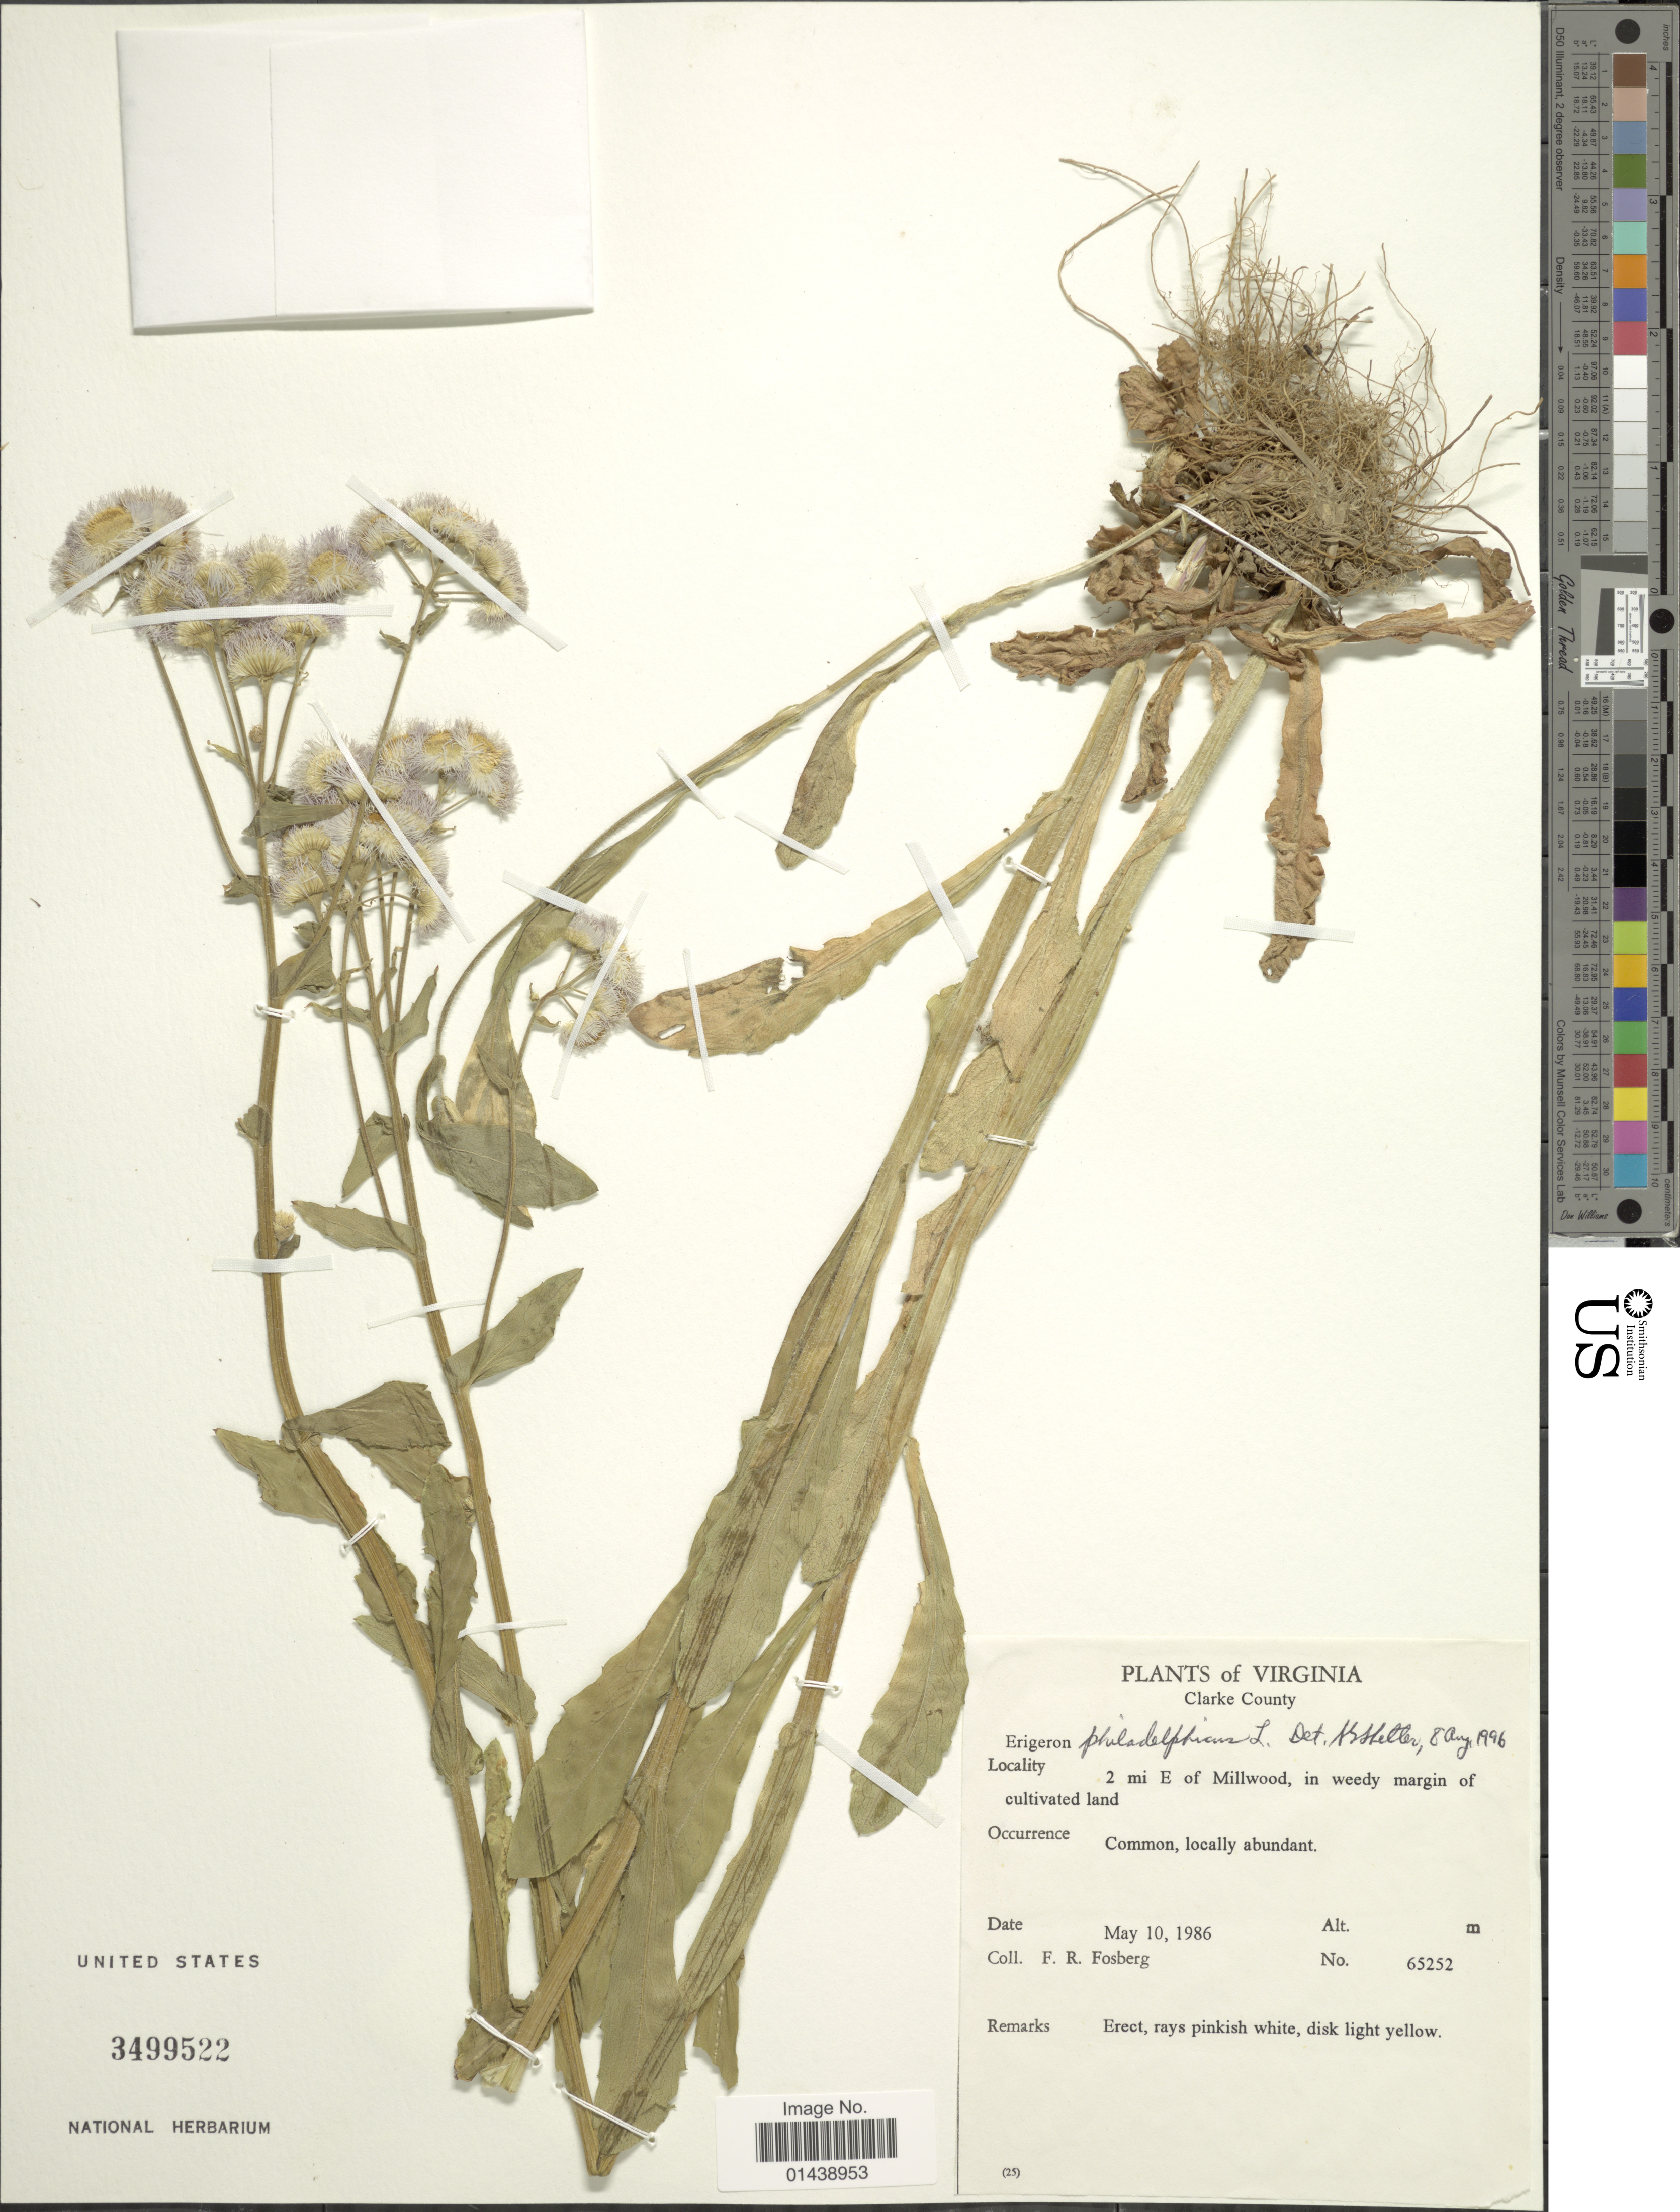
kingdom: Plantae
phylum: Tracheophyta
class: Magnoliopsida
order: Asterales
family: Asteraceae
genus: Erigeron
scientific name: Erigeron philadelphicus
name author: L.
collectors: F. R. Fosberg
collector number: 65252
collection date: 1986-05-10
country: United States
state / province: Virginia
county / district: Clarke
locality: Clarke County. 2 mi E of Millwood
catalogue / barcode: US 3499522